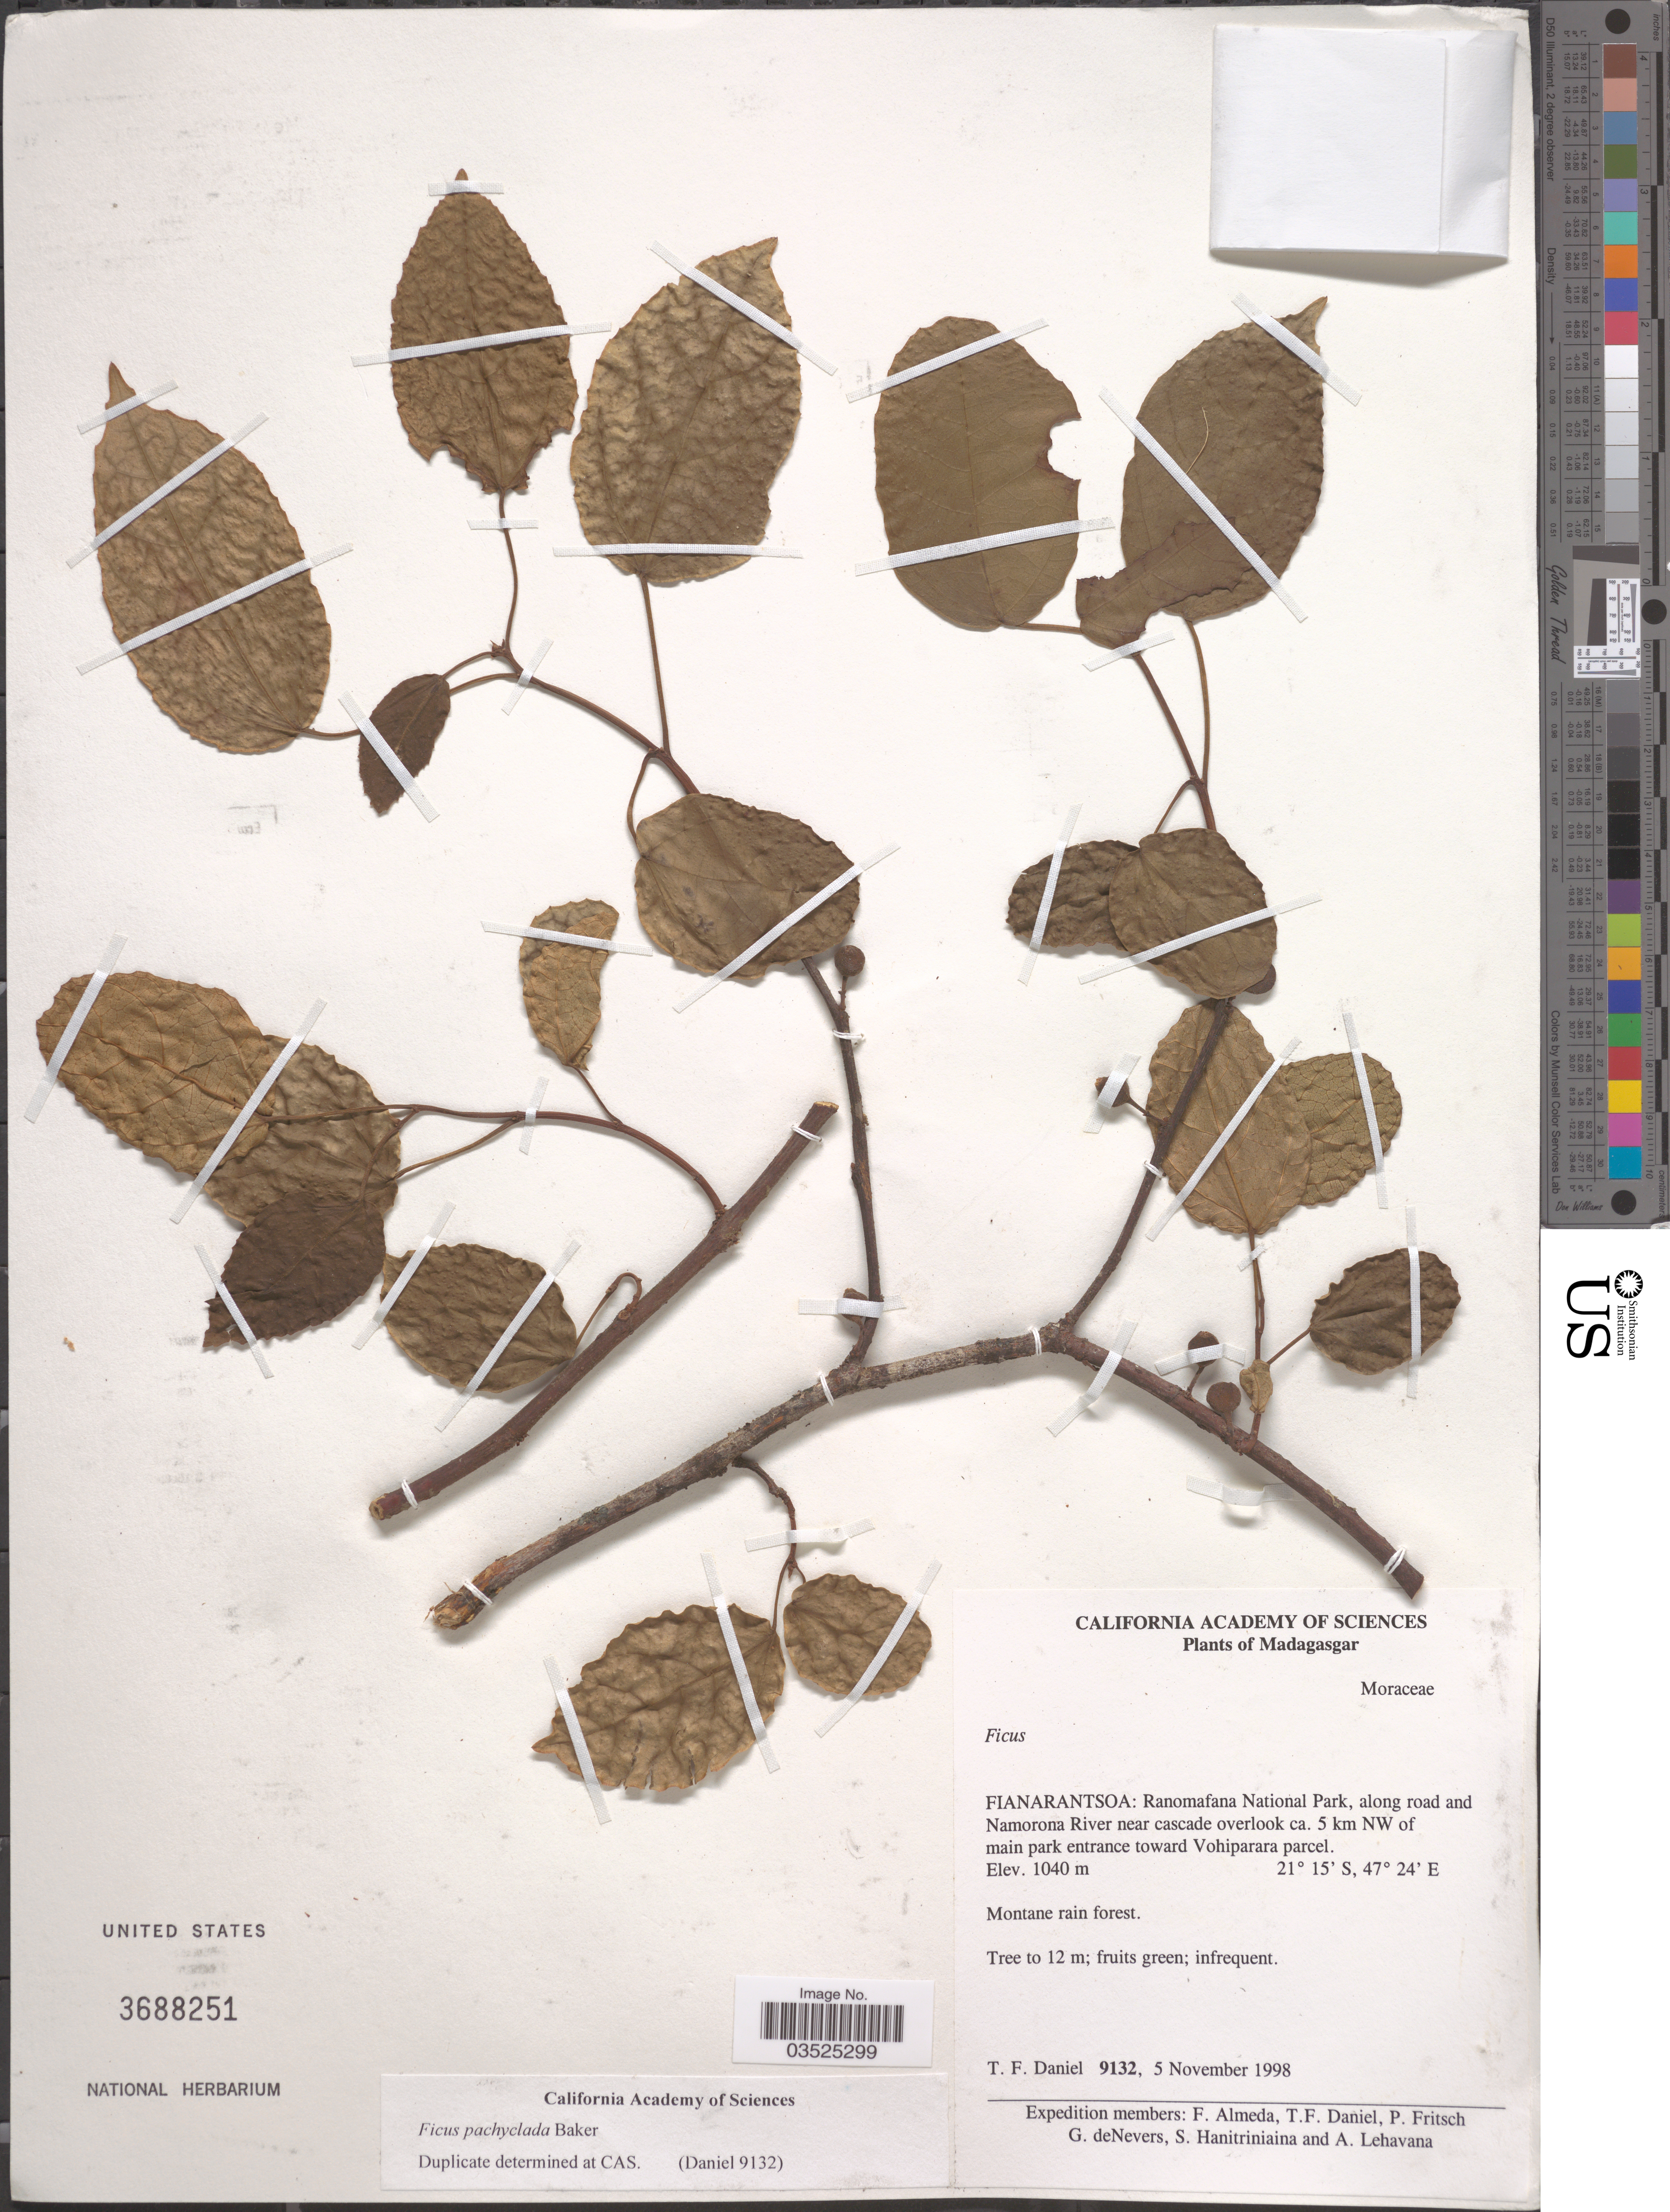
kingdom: Plantae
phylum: Tracheophyta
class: Magnoliopsida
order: Rosales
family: Moraceae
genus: Ficus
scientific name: Ficus pachyclada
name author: Baker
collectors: T. F. Daniel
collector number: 9132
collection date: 1998-11-05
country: Madagascar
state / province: Vatovavy Fitovinany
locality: Ranomafana National Park, along road and Namorona River near cascade overlook ca. 5 km NW of main park entrance toward Vohiparara parcel.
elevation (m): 1040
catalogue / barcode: US 3688251